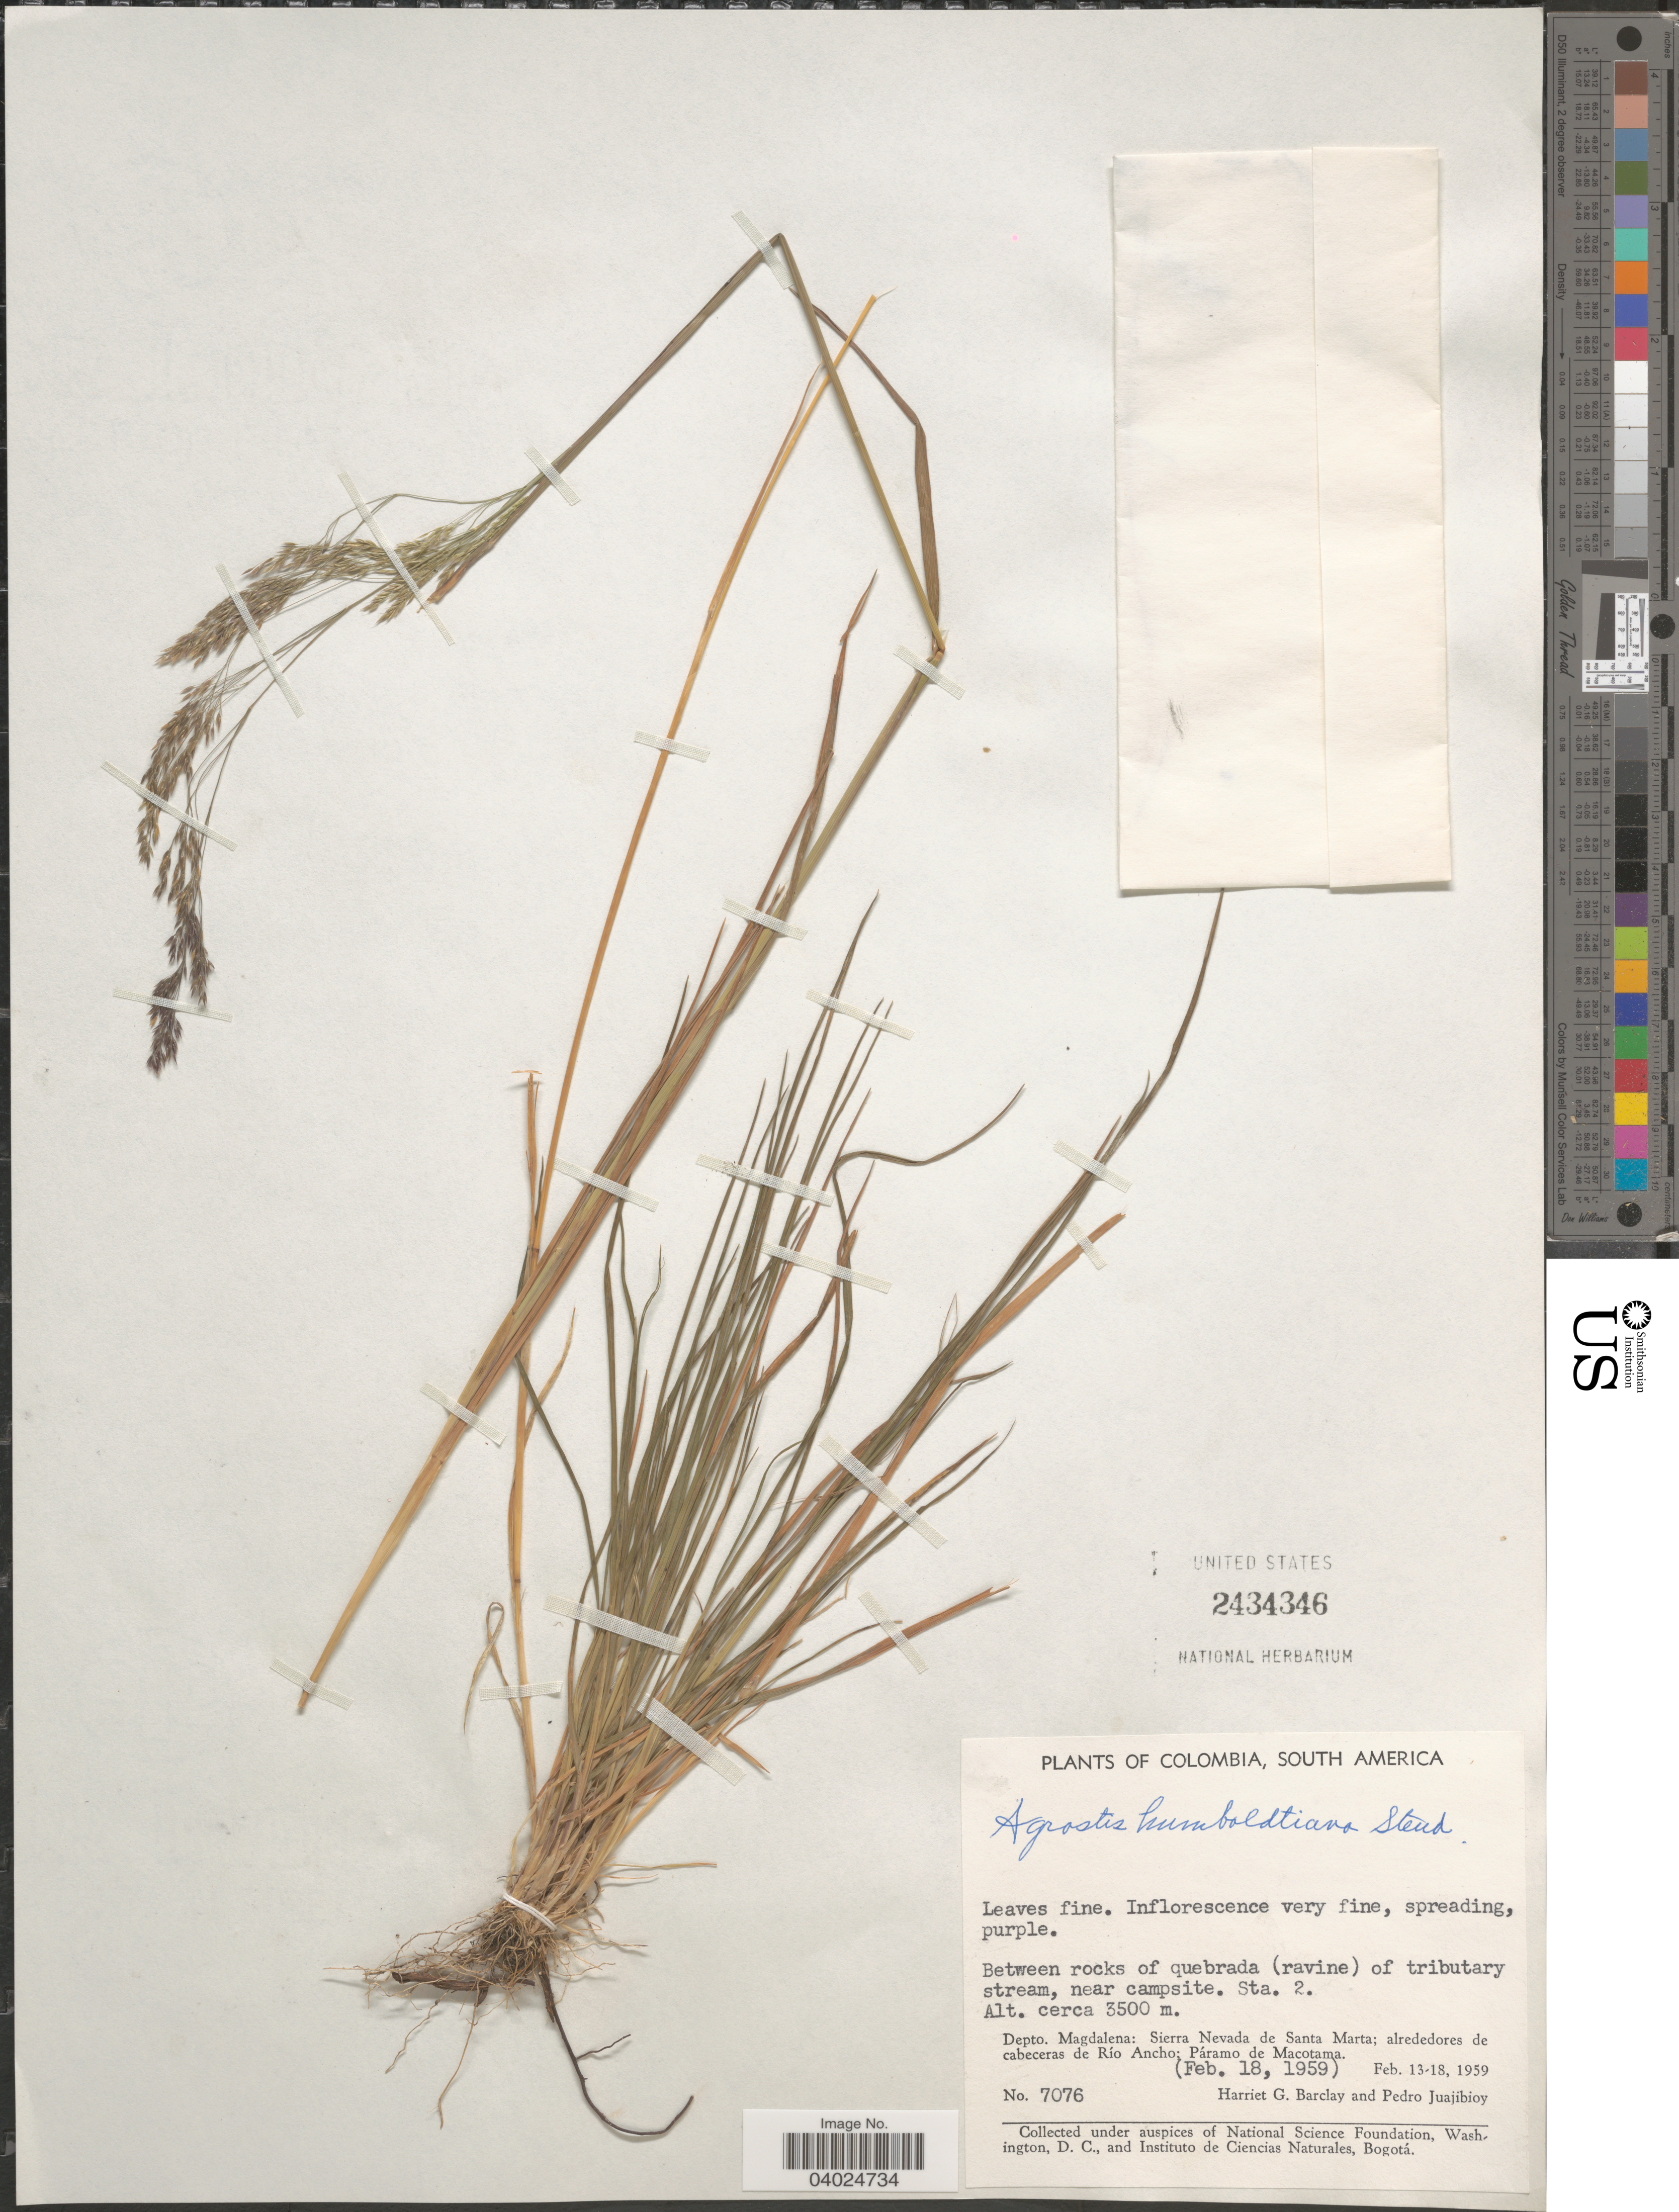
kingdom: Plantae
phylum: Tracheophyta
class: Liliopsida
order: Poales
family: Poaceae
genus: Agrostis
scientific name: Agrostis stolonifera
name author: L.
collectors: H. G. Barclay & P. Juajibioy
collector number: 7076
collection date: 1959-02-18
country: Colombia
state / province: Magdalena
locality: Between rocks of quebrada (ravine) of tributary stream, near campsite. Sta. 2. Depto. Magdalena: Sierra Nevada de Santa Marta; alrededores de cabeceras de Río Ancho: Páramo de Macotama.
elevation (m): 3500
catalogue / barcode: US 2434346